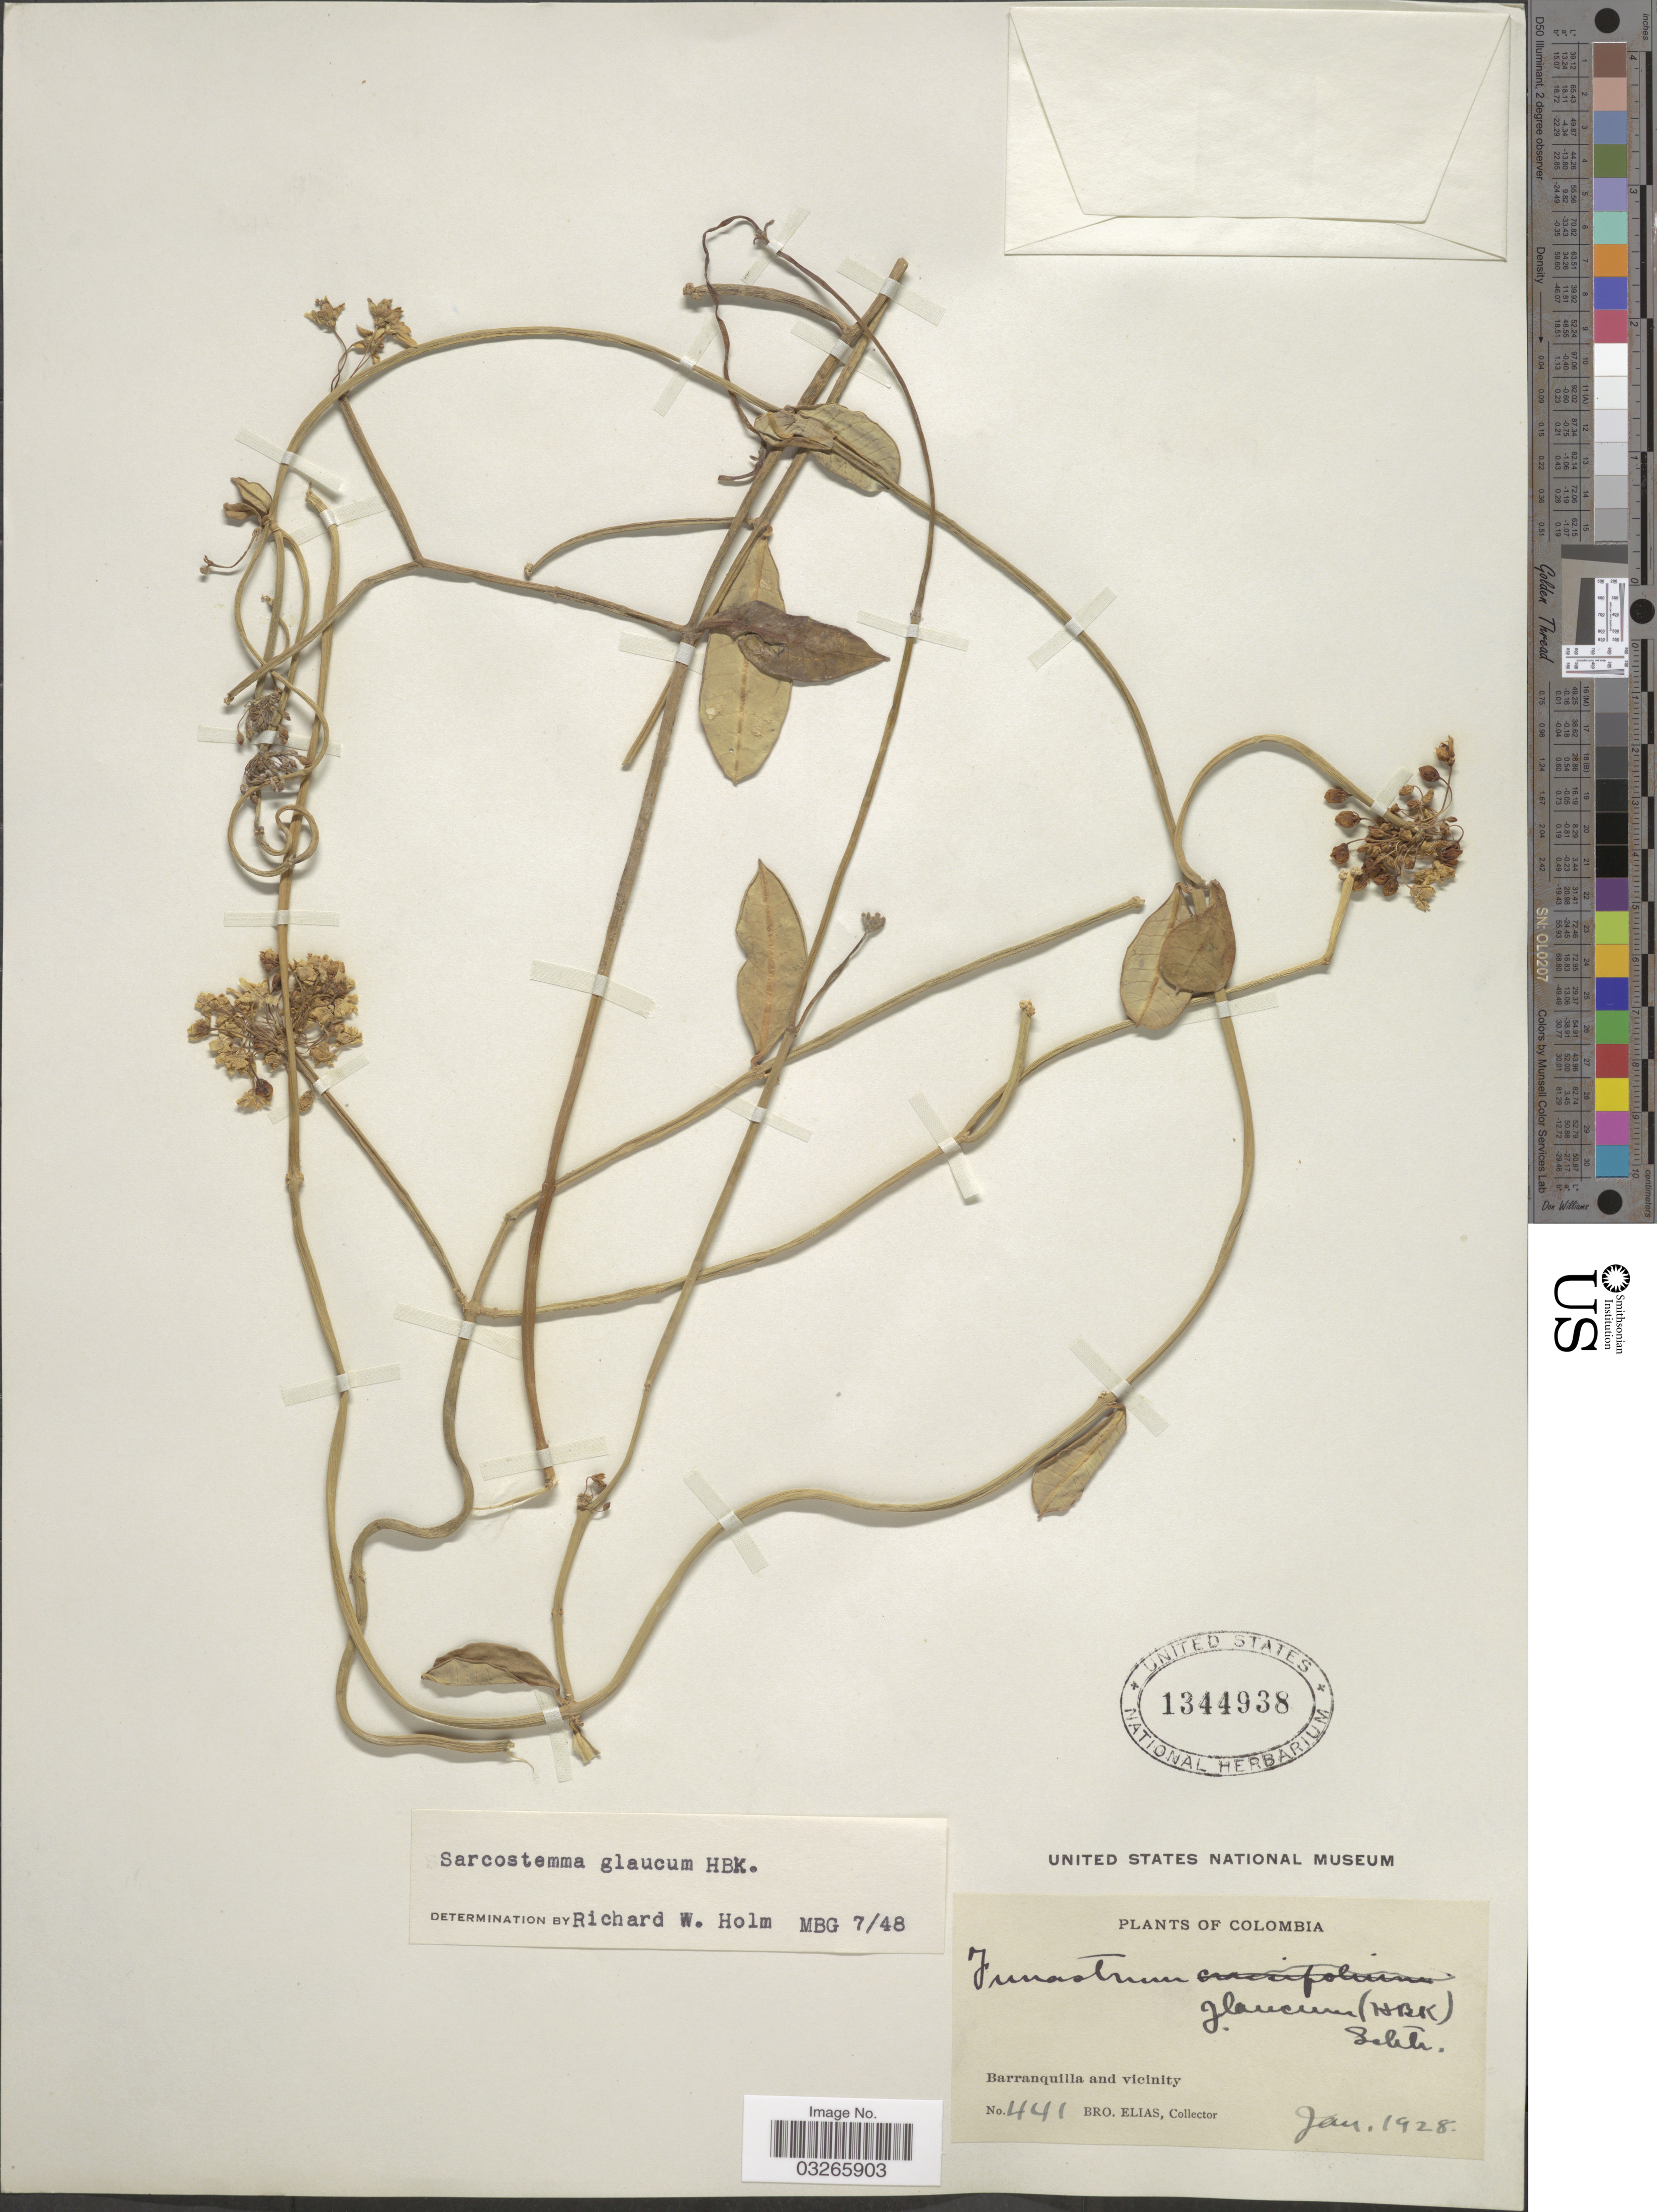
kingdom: Plantae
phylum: Tracheophyta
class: Magnoliopsida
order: Gentianales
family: Apocynaceae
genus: Sarcostemma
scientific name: Sarcostemma glaucum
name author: Kunth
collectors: Bro. Elias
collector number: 441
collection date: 1928-01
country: Colombia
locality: Barranquilla and vicinity.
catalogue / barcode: US 1344938